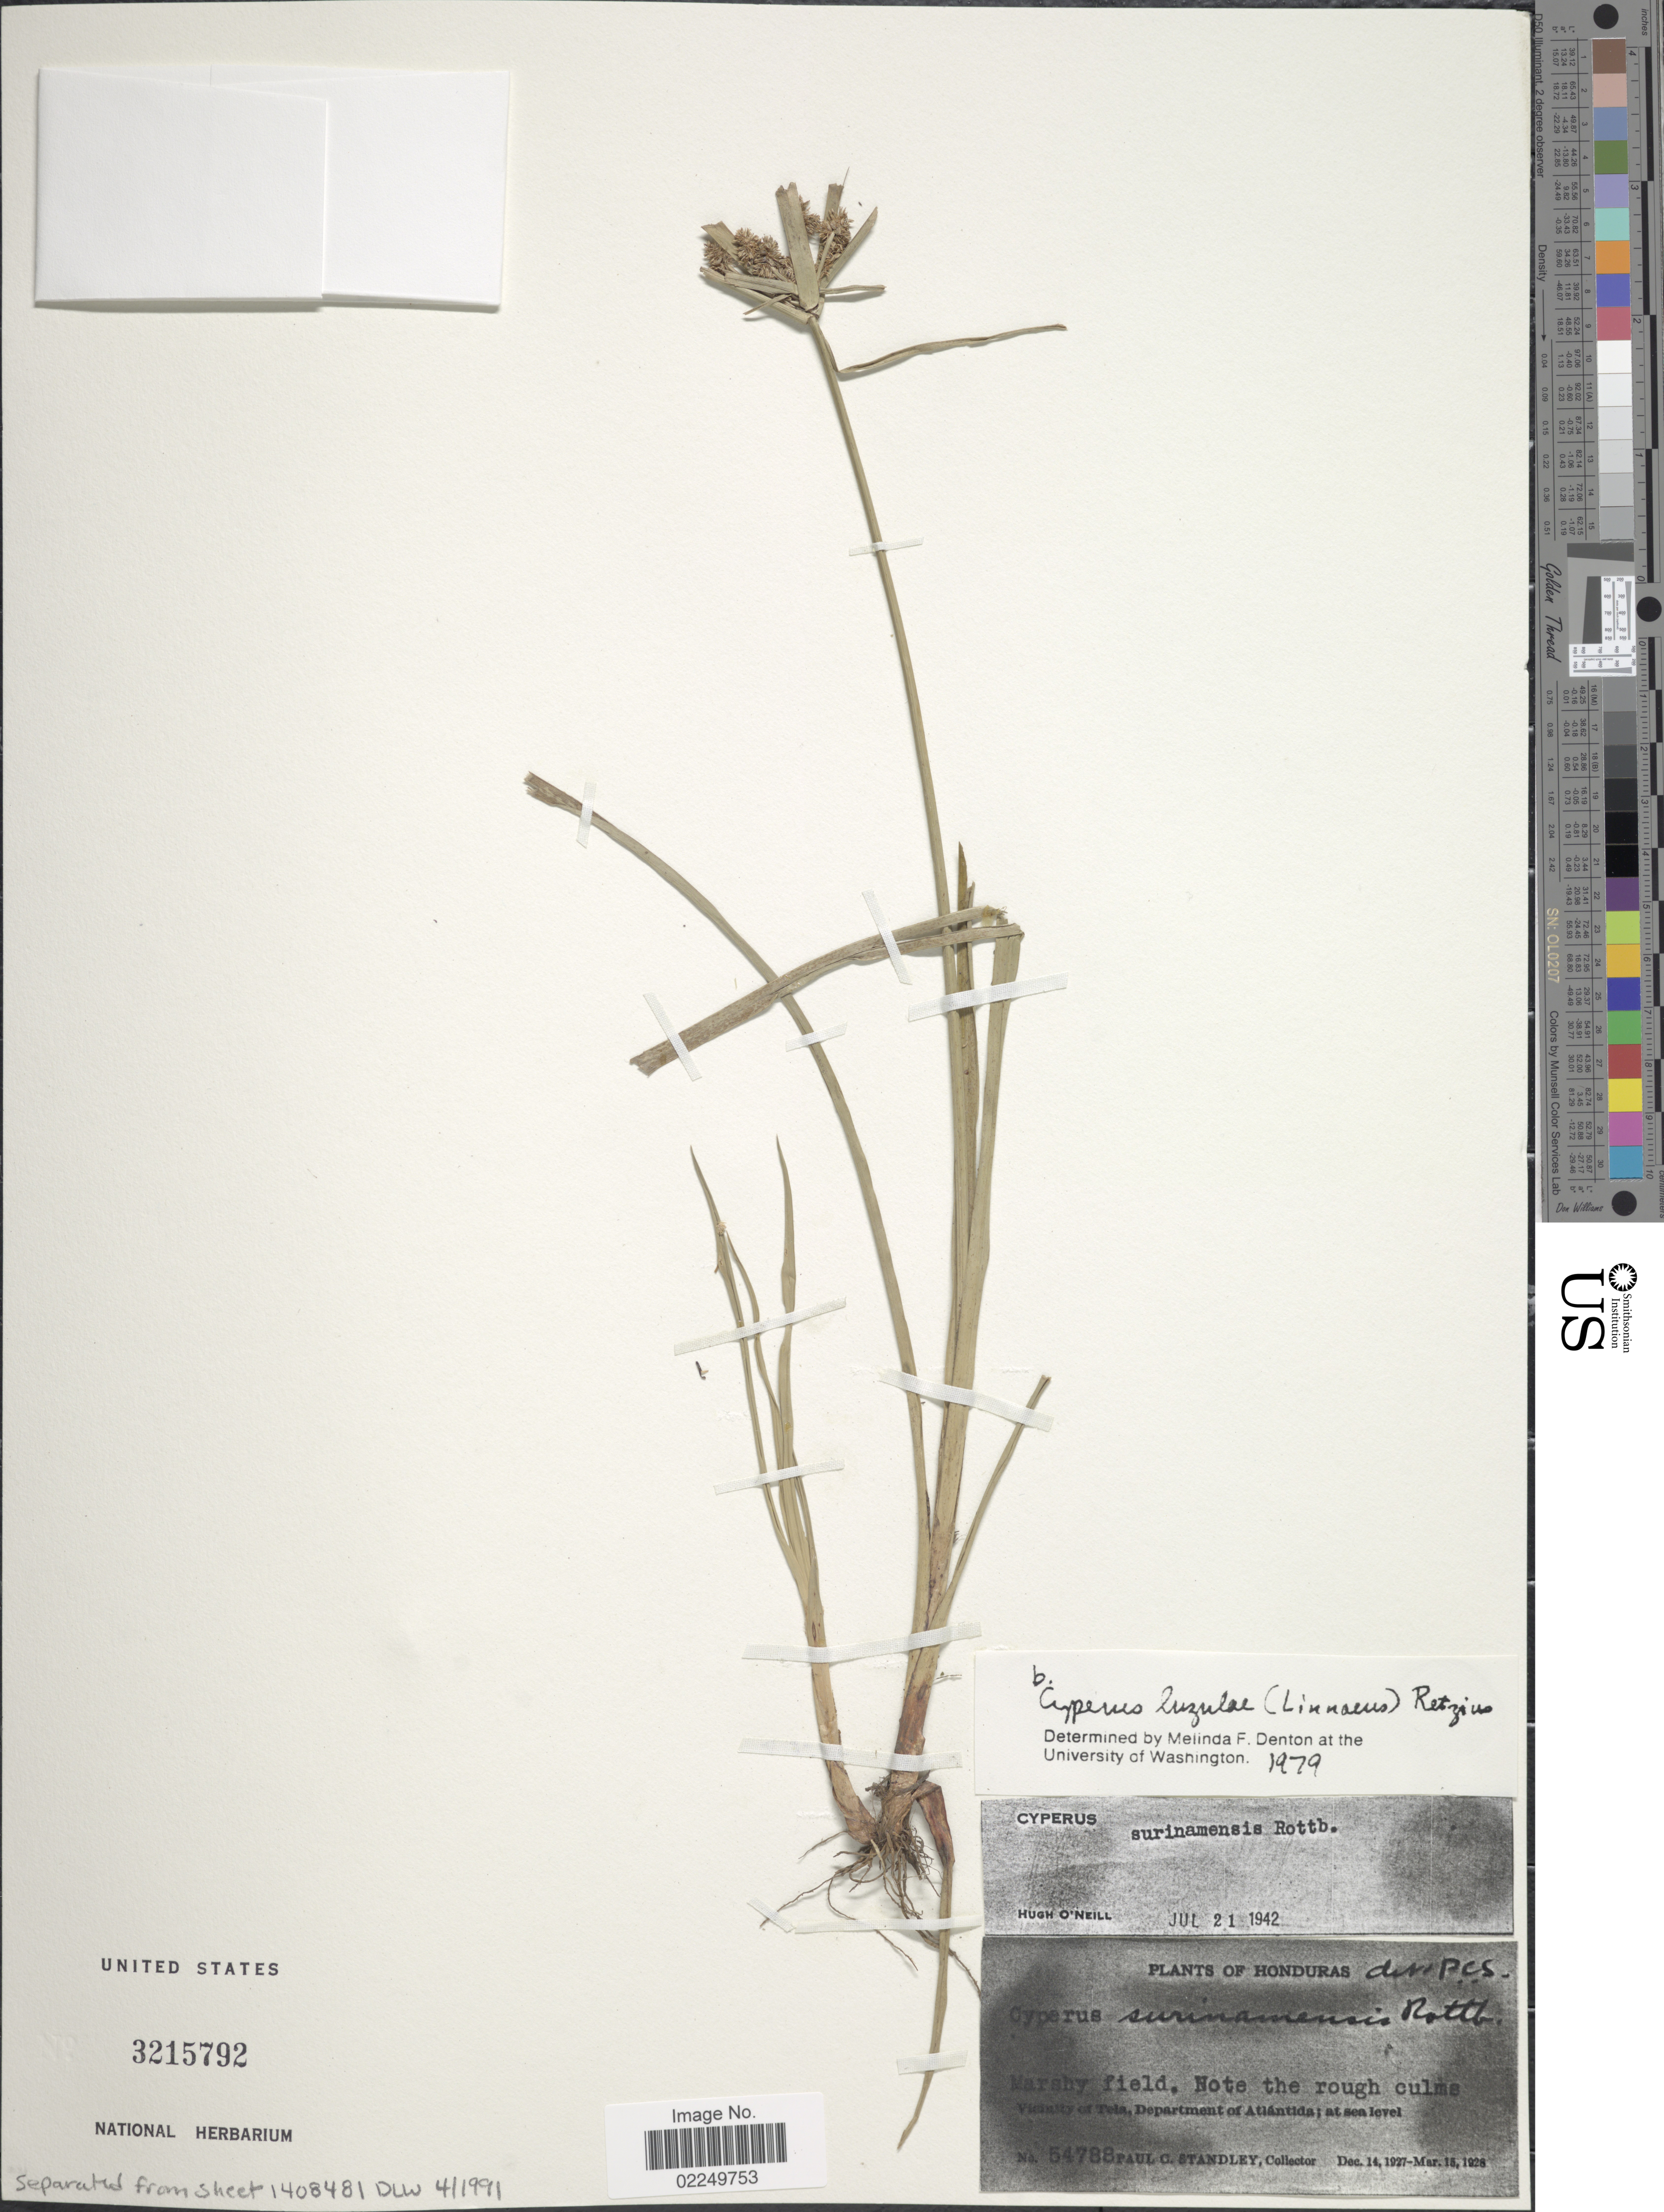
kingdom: Plantae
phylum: Tracheophyta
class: Liliopsida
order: Poales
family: Cyperaceae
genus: Cyperus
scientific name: Cyperus luzulae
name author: (L.) Rottb. ex Retz.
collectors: P. C. Standley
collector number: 54788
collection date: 1927-12-14/1928-03-15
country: Honduras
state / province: Atlántida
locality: Vicinity of Tela, Departament of Atlantida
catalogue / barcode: US 3215792